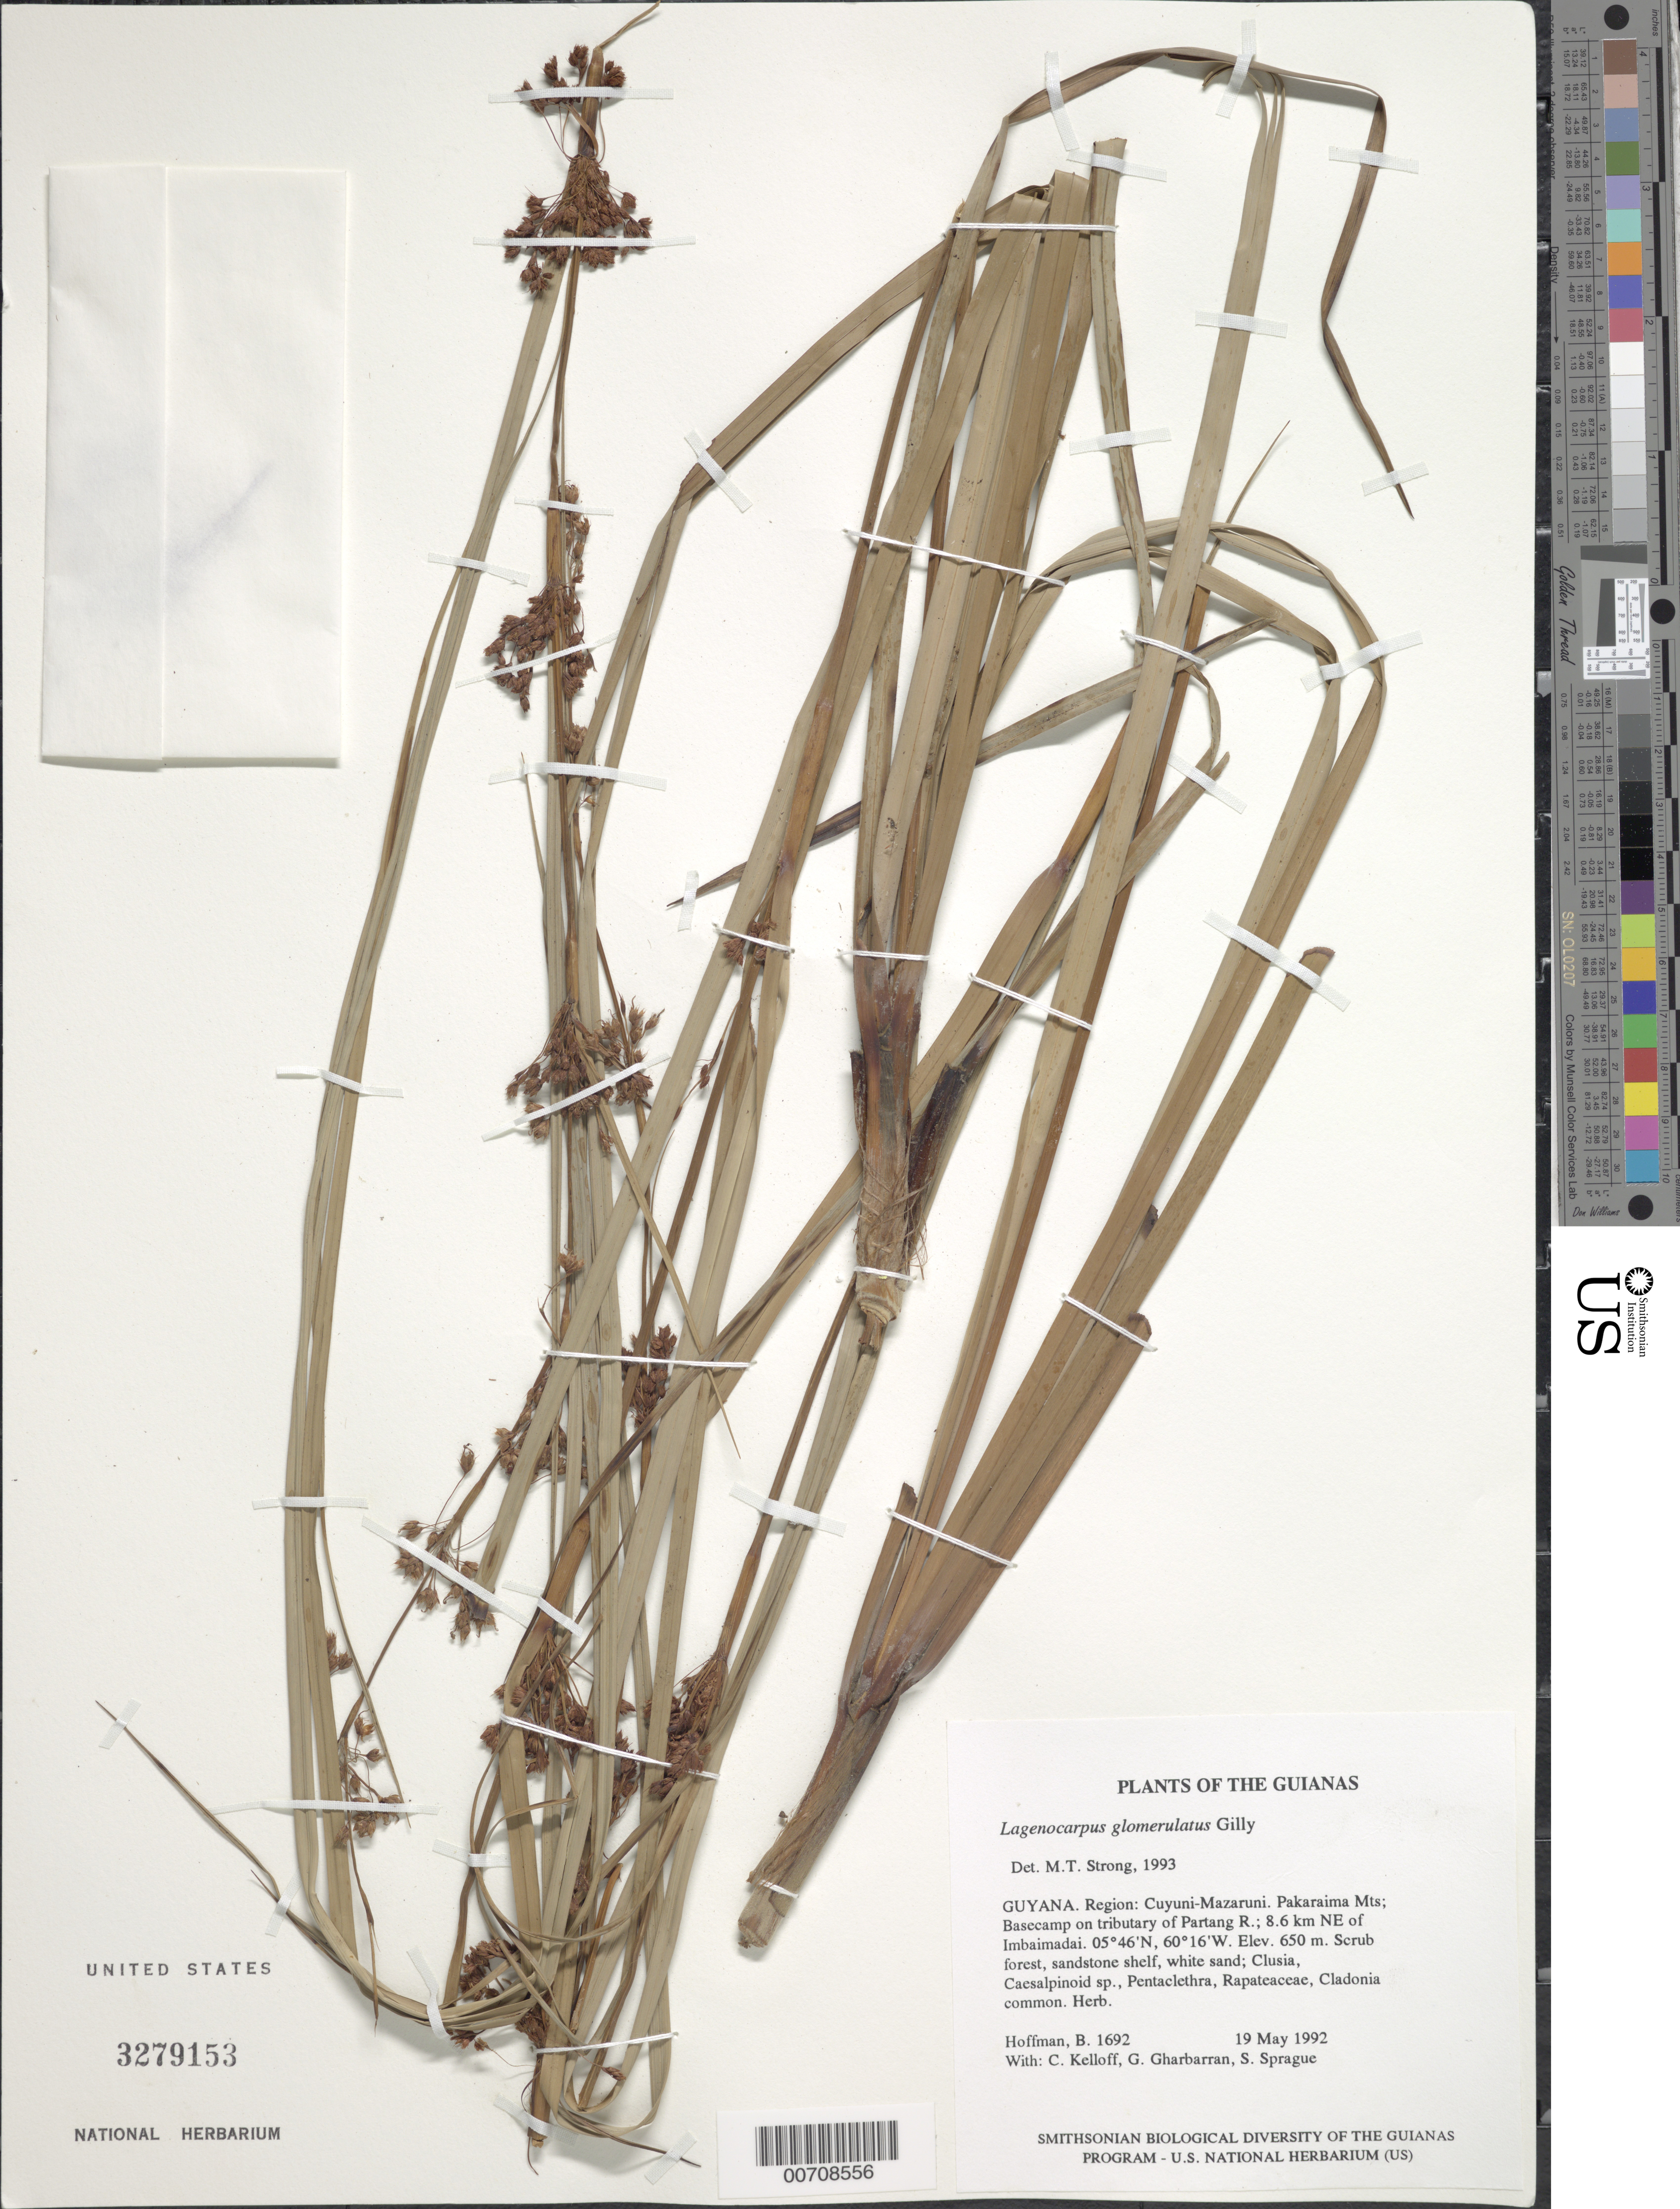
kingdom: Plantae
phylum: Tracheophyta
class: Liliopsida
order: Poales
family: Cyperaceae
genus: Lagenocarpus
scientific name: Lagenocarpus glomerulatus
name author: Gilly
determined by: Strong, M. T., (US), Smithsonian Institution - National Museum of Natural History (UNITED STATES)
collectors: B. Hoffman, C. L. Kelloff, G. Gharbarran & S. Sprague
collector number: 1692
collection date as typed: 19 May 1992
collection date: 1992-05-19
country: Guyana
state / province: Cuyuni-Mazaruni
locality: Pakaraima Mts; basecamp on tributary of Partang River; 8.6 km NE of Imbaimadai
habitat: Scrub forest, sandstone shelf, white sand; Clusia, Caesalpinoid sp., Pentaclethra, Rapateaceae, Cladonia common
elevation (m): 650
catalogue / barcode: US 3279153